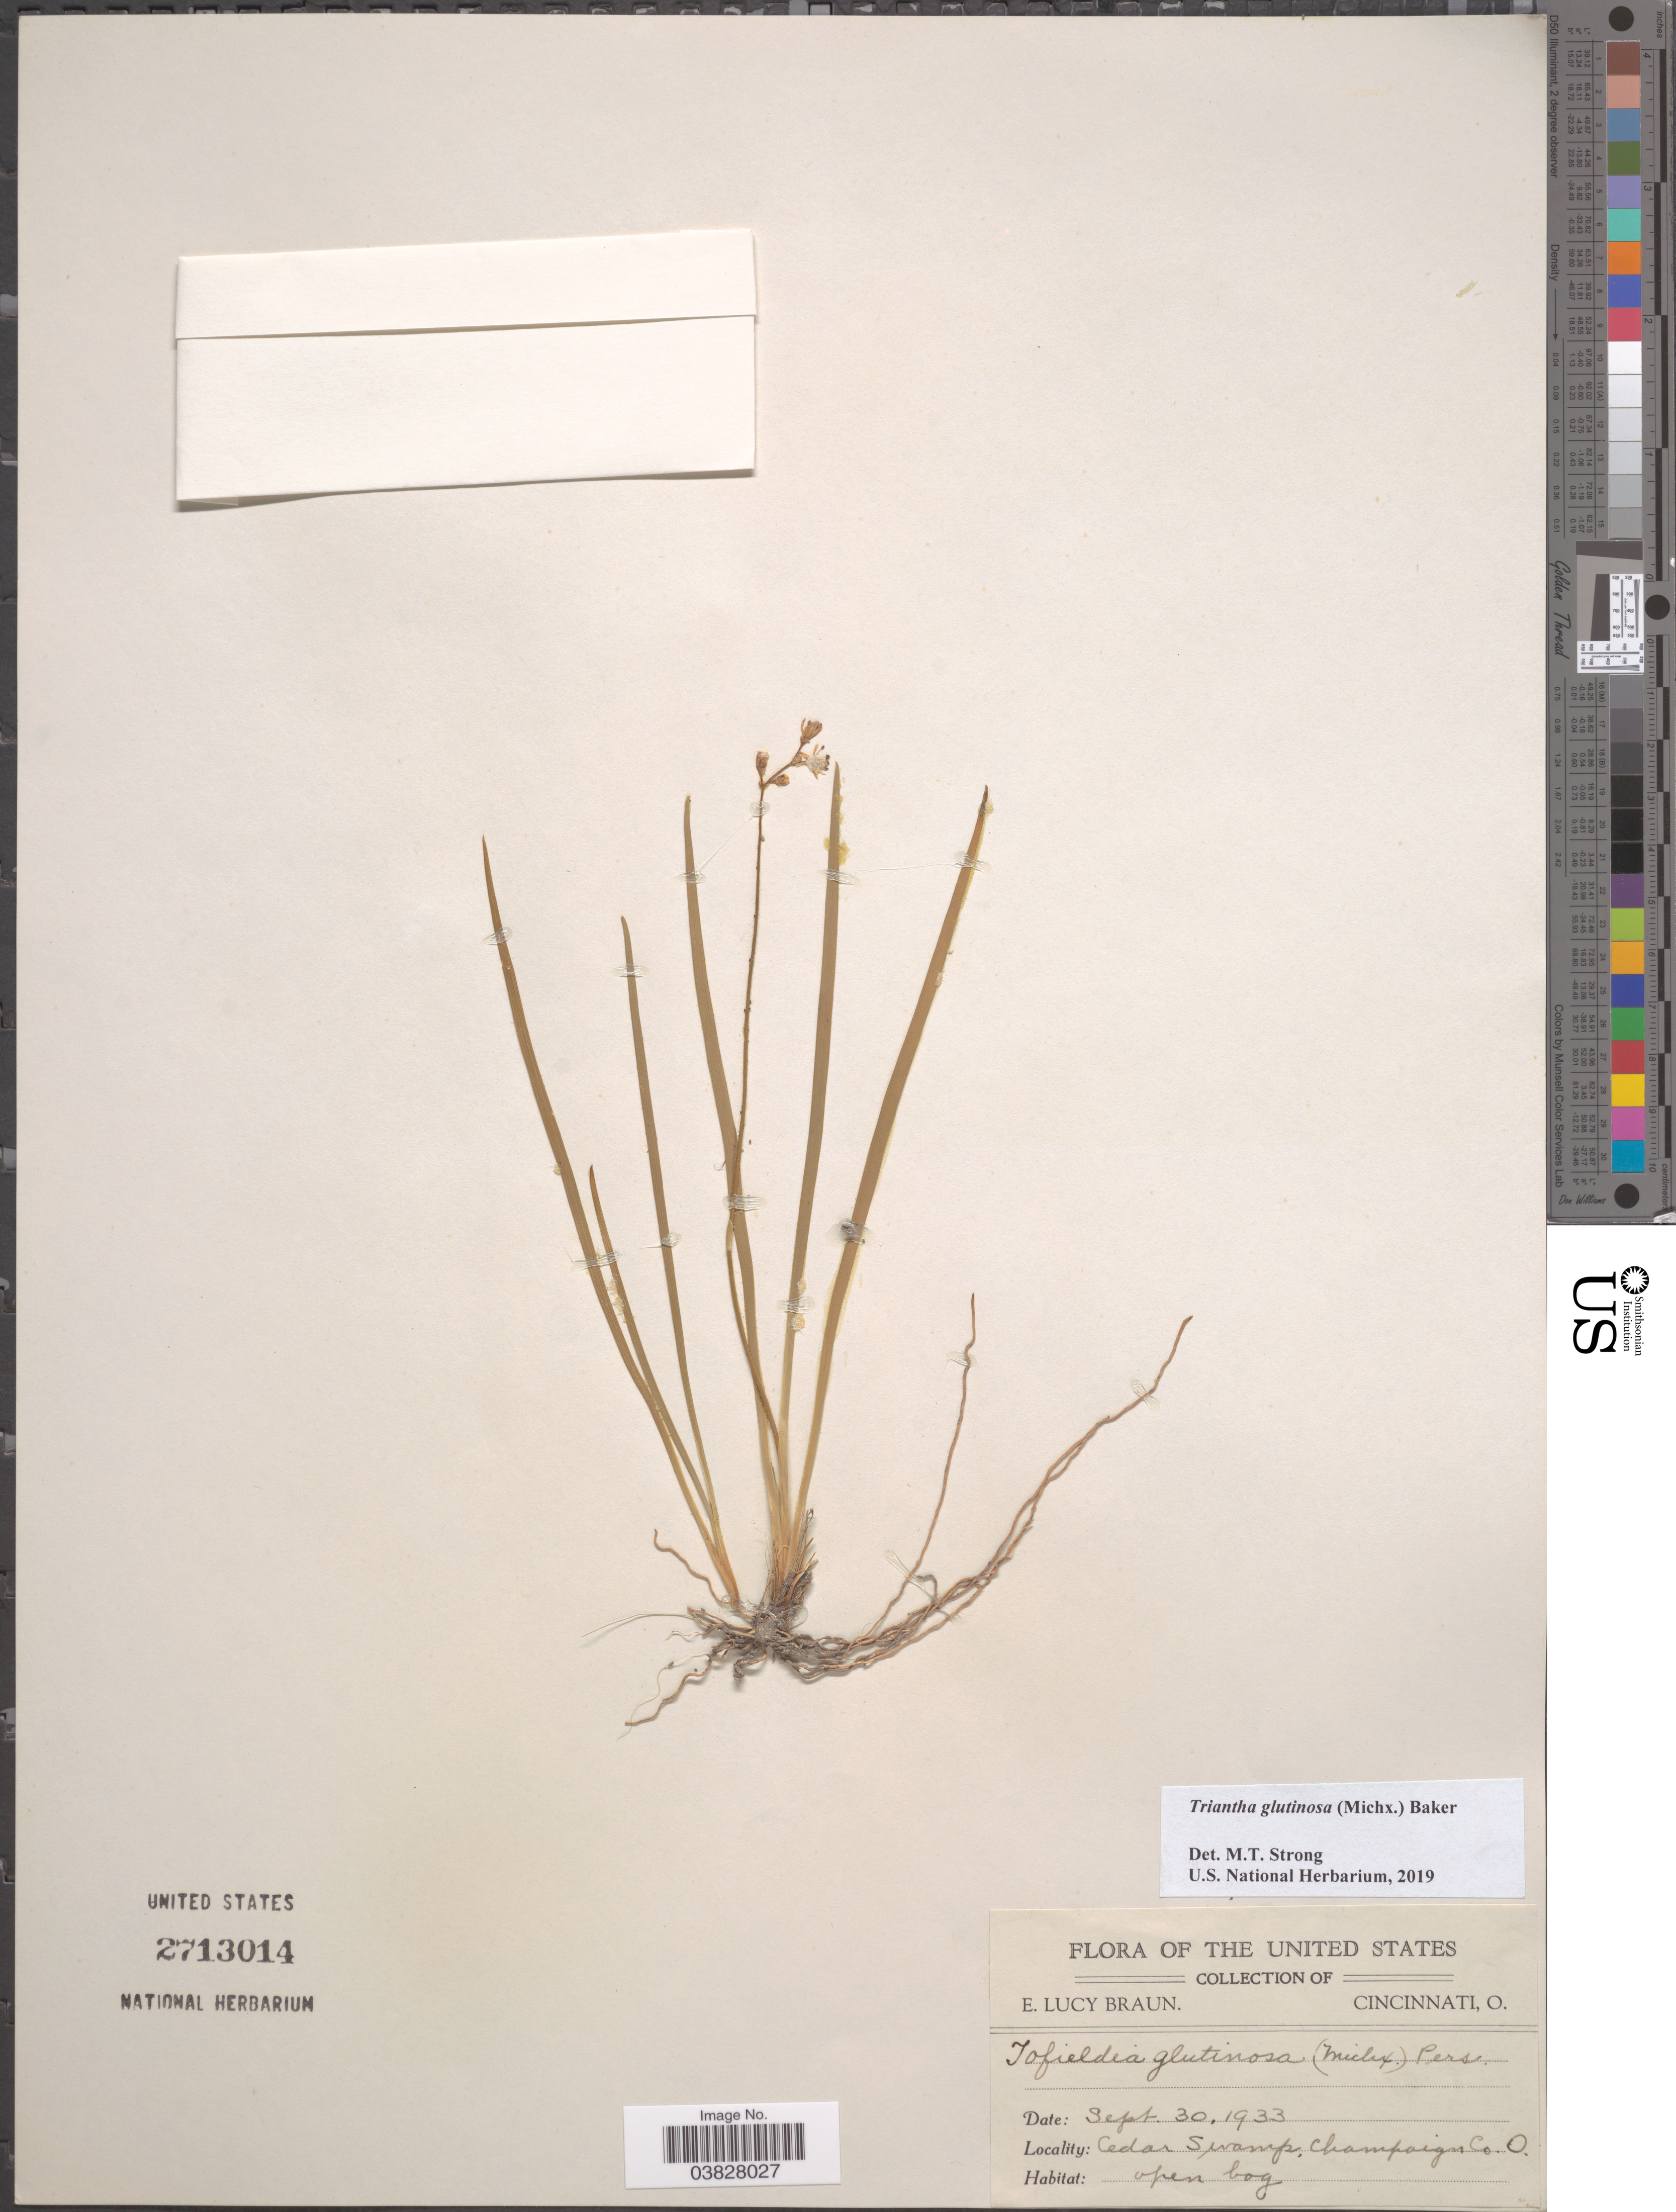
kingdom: Plantae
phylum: Tracheophyta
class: Liliopsida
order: Alismatales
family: Tofieldiaceae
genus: Triantha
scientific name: Triantha glutinosa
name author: (Michx.) Baker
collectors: E. L. Braun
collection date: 1933-09-30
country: United States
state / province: Ohio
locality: Cedar Swamp, Champaign Co. Open bog.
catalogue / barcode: US 2713014